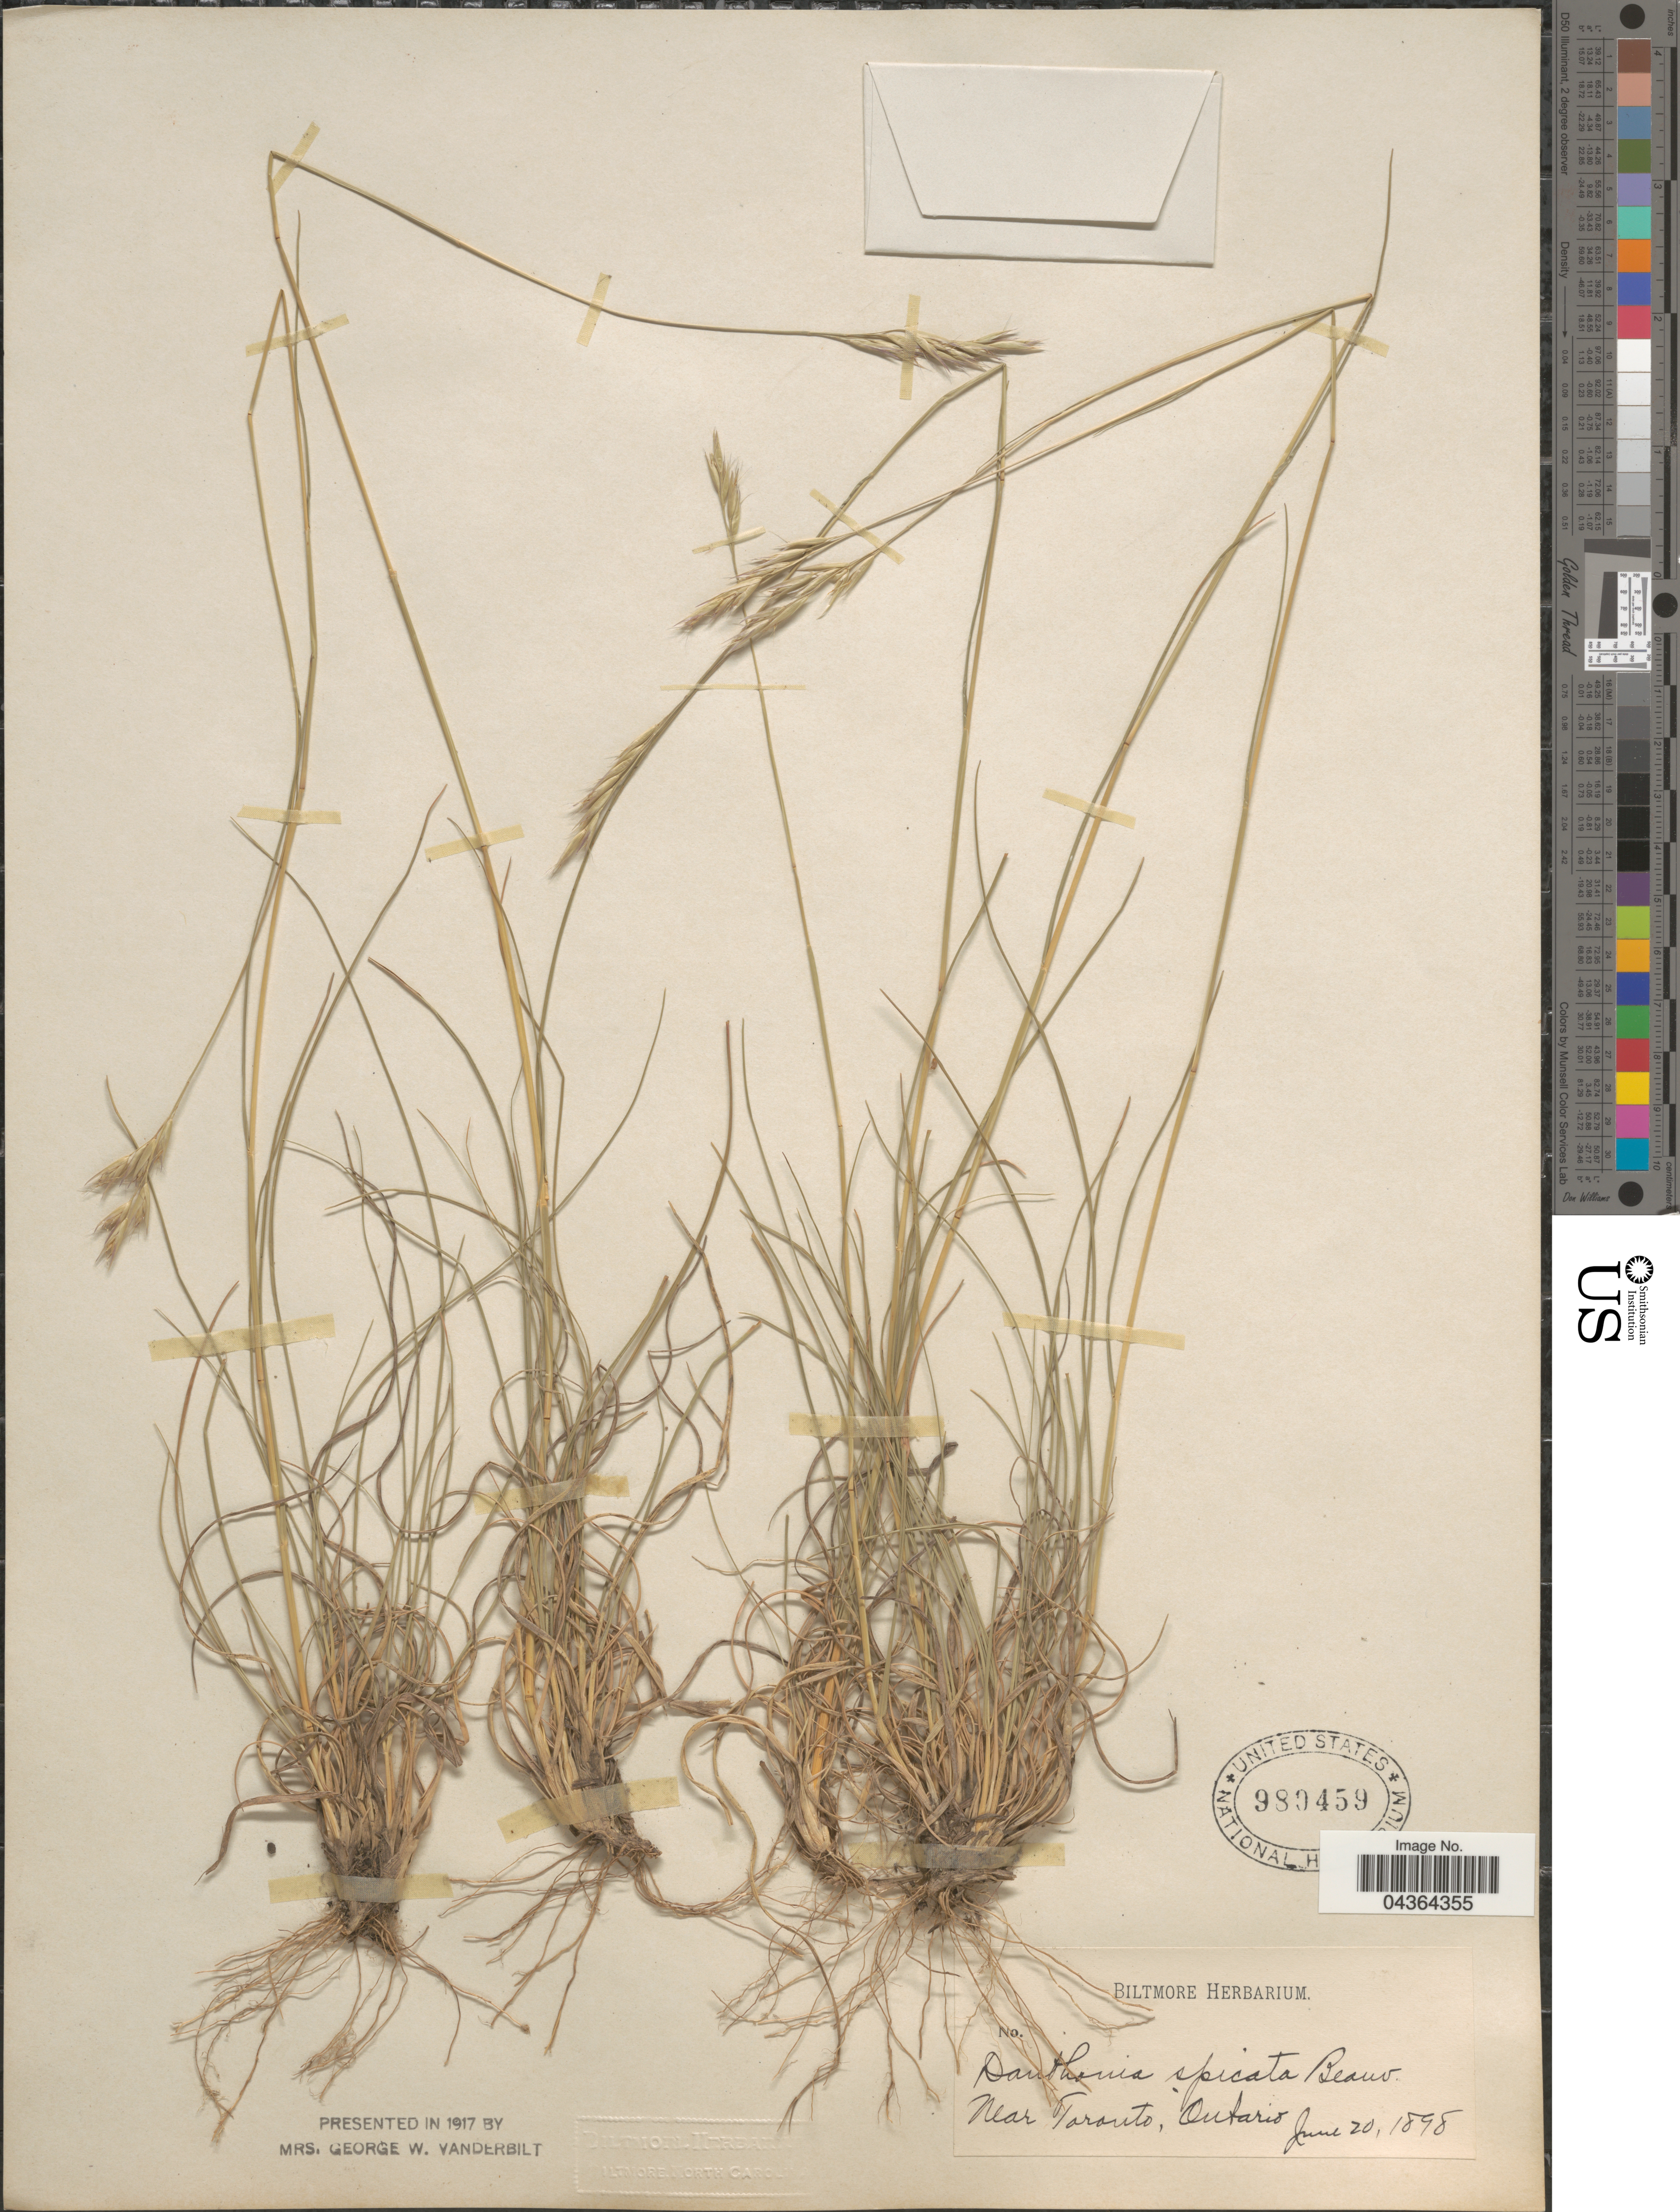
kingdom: Plantae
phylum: Tracheophyta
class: Liliopsida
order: Poales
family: Poaceae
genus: Danthonia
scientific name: Danthonia spicata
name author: (L.) P. Beauv. ex Roem. & Schult.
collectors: ex herb. Biltmore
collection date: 1898-06-20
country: Canada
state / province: Ontario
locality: Near Toronto.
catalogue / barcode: US 980459